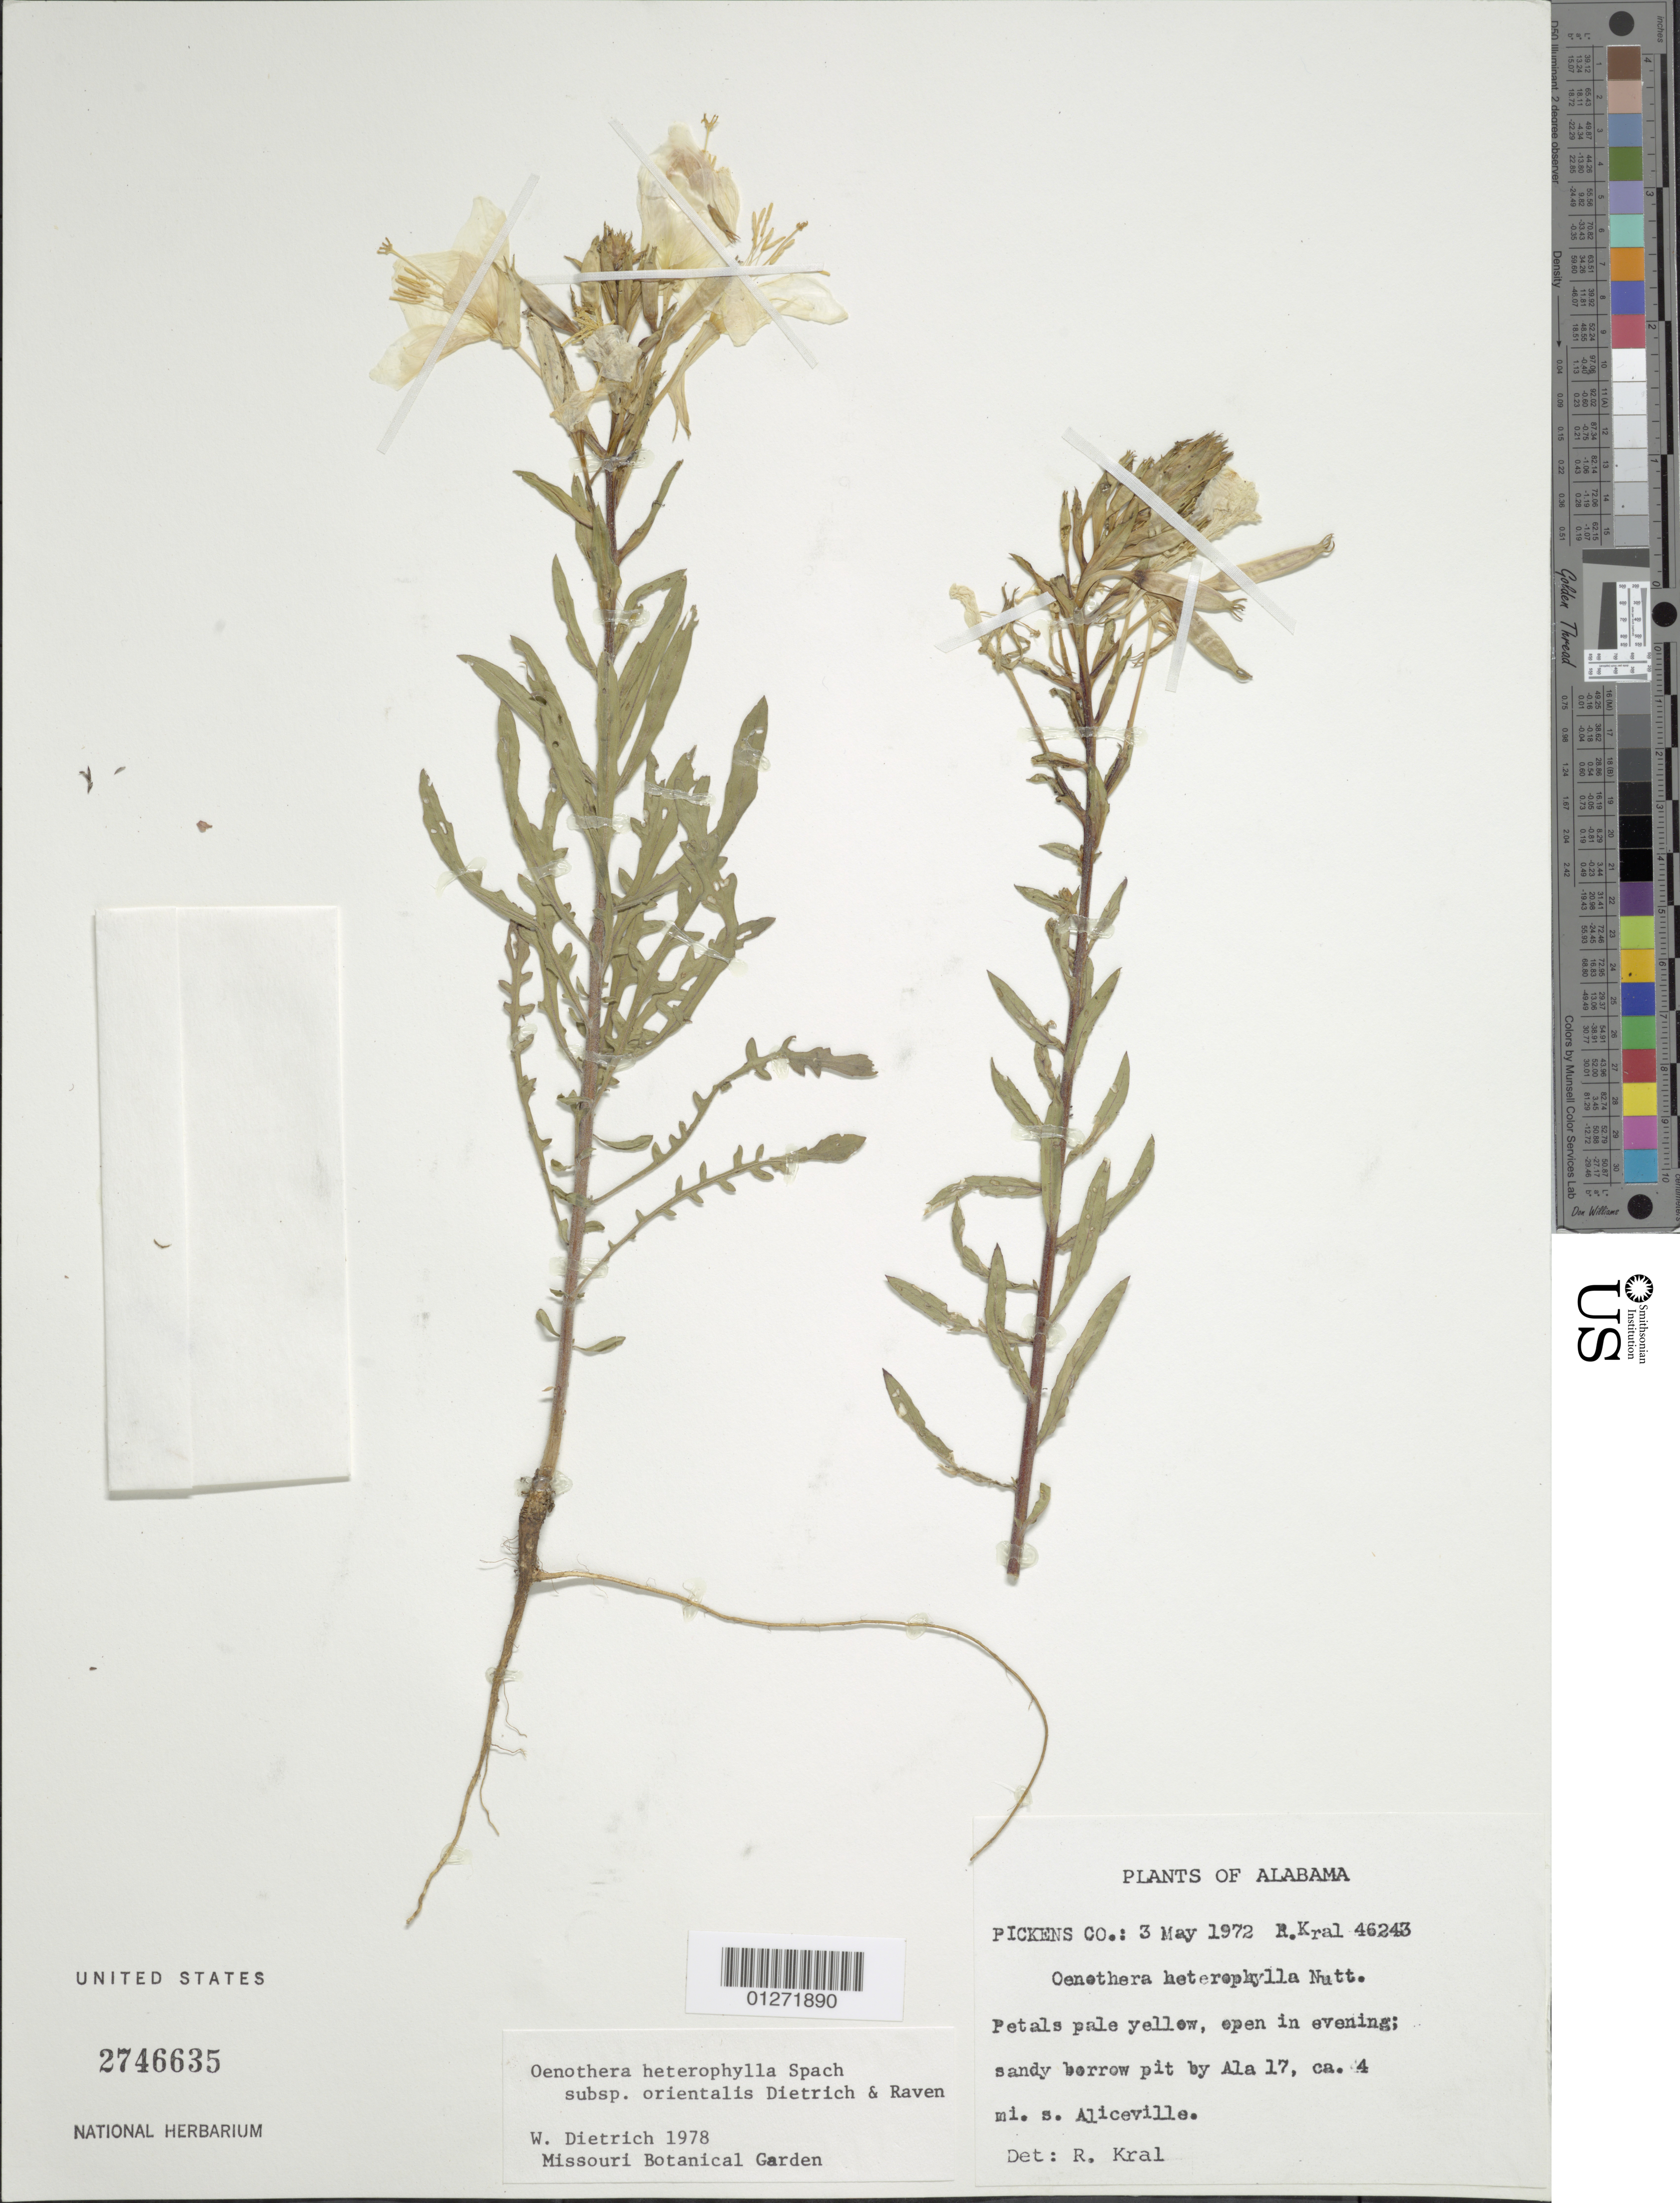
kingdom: Plantae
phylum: Tracheophyta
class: Magnoliopsida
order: Myrtales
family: Onagraceae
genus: Oenothera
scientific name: Oenothera heterophylla subsp. orientalis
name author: W. Dietr. et al.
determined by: Dietrich, W.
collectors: R. Kral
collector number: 46243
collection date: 1972-05-03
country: United States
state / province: Alabama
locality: sandy borrow pit by Ala 17, 4 mi S of Aliceville.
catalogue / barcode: US 2746635